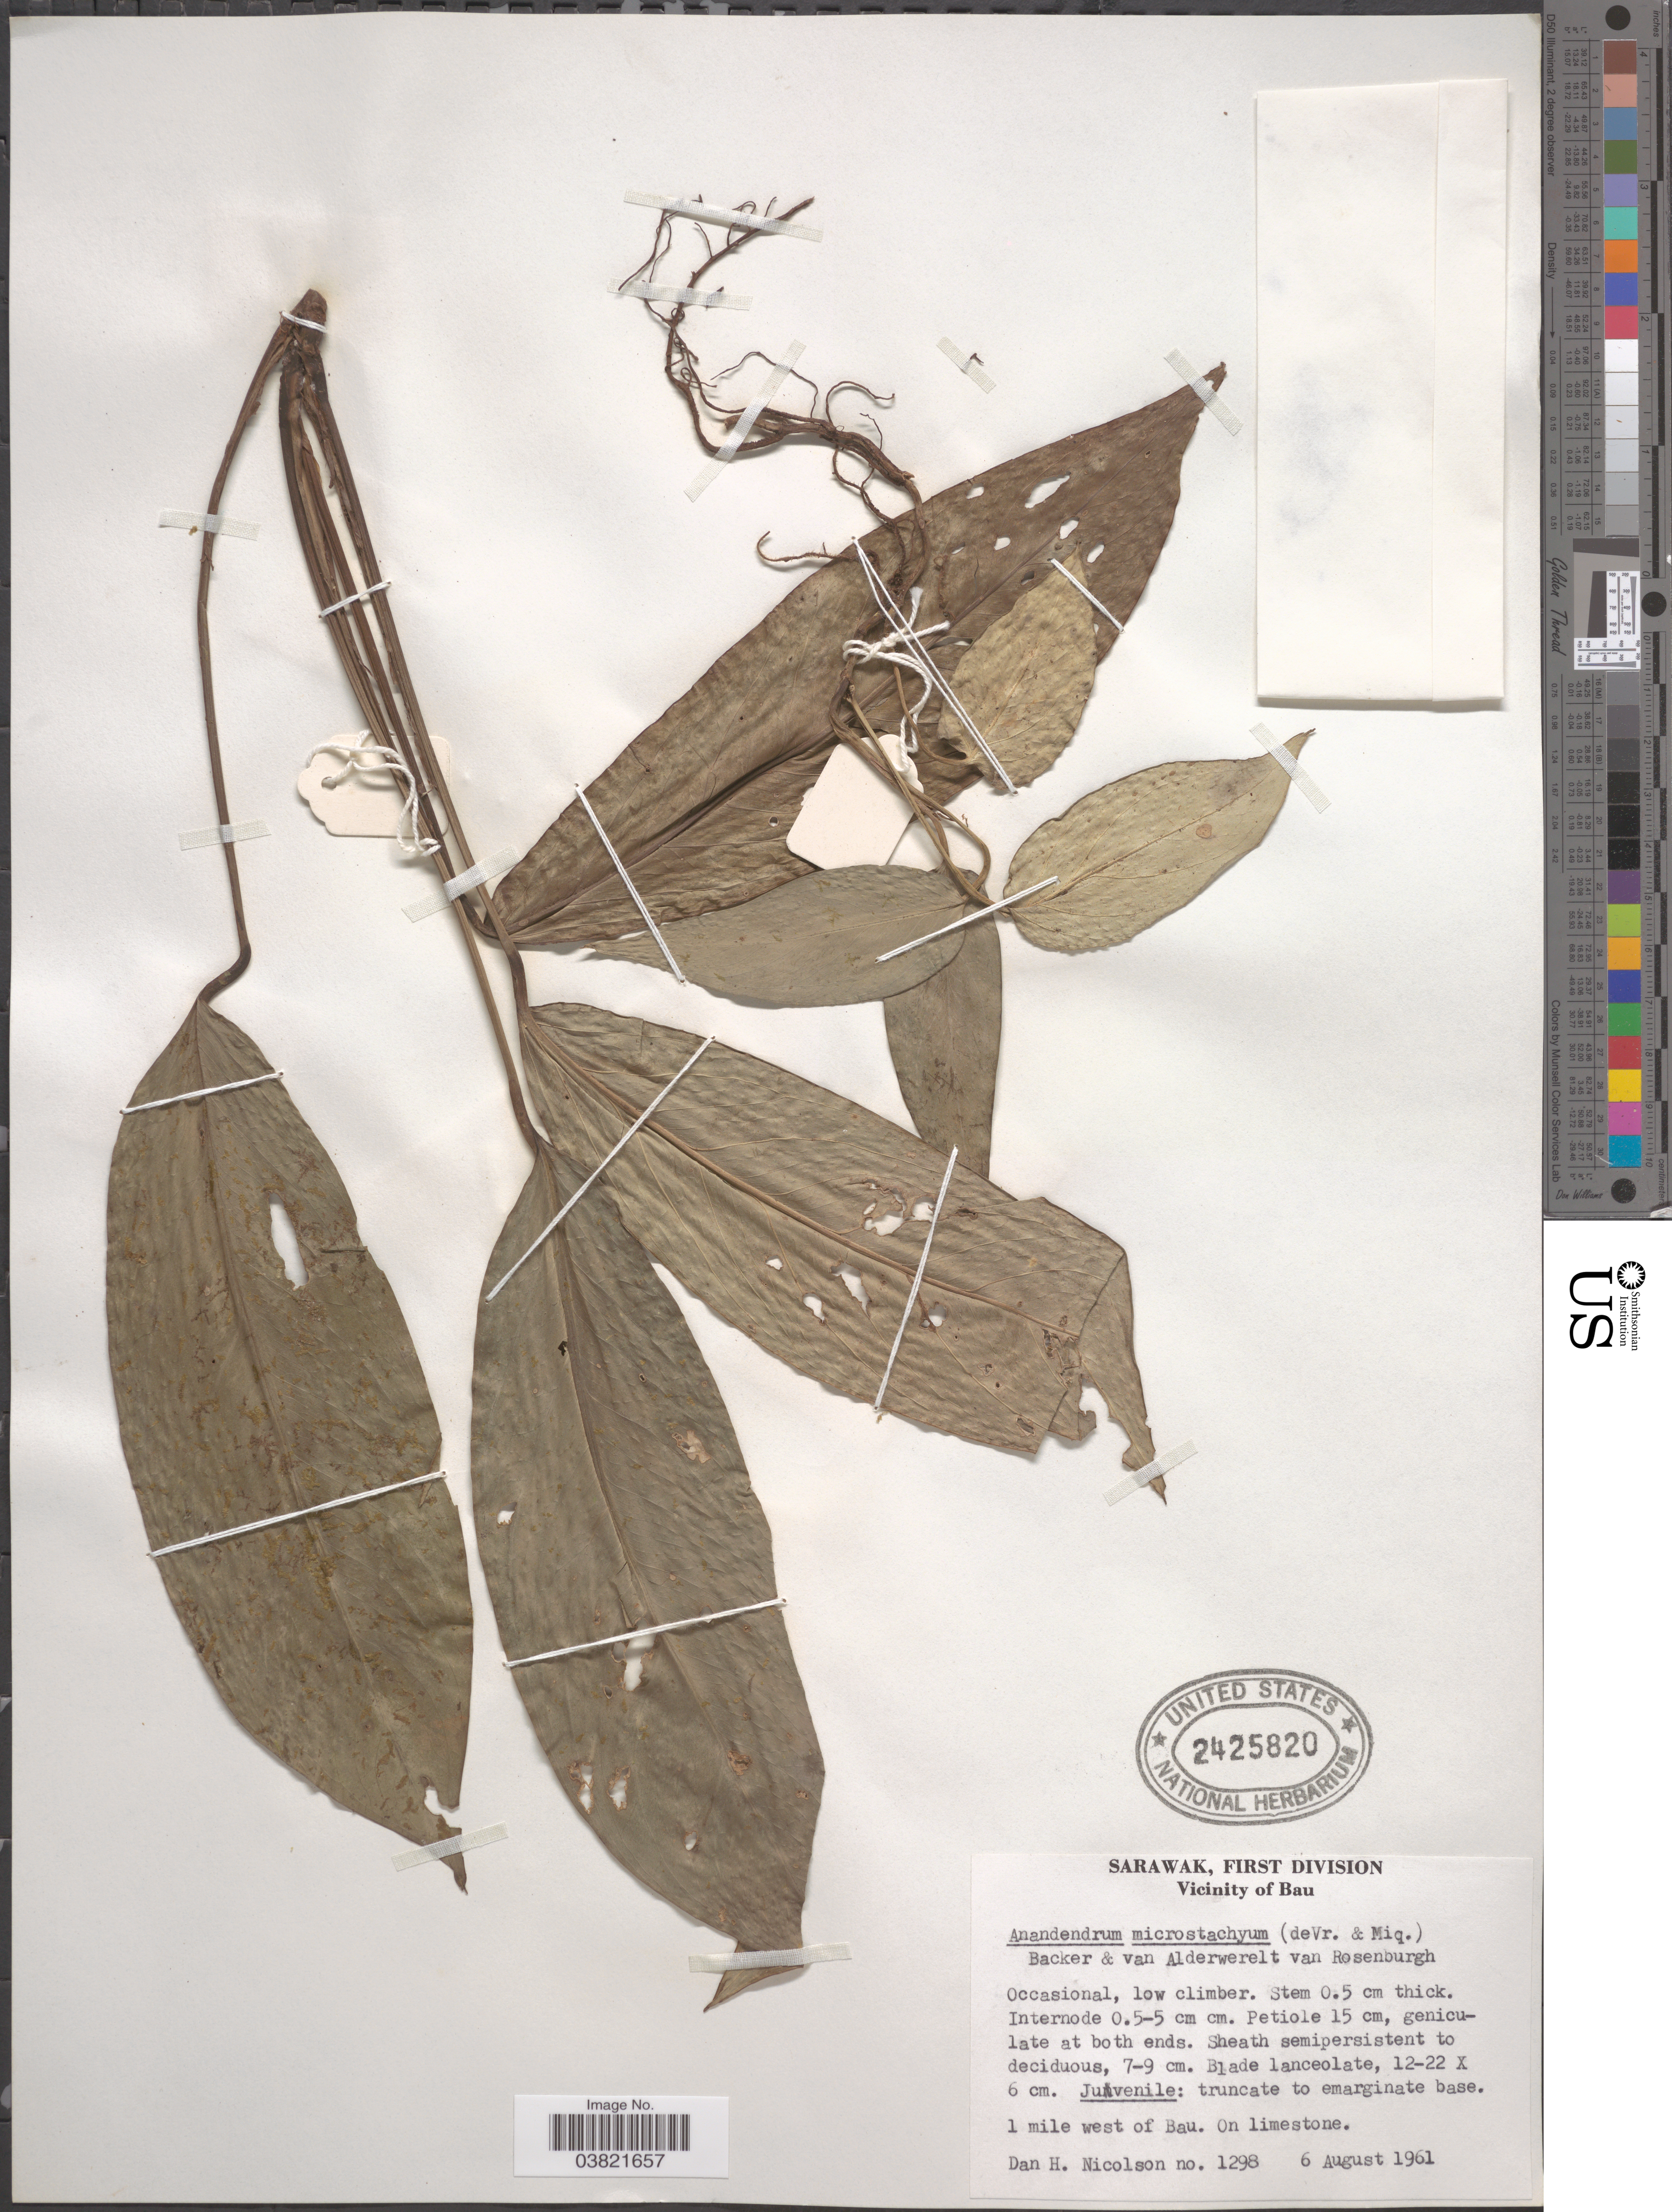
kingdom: Plantae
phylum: Tracheophyta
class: Liliopsida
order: Alismatales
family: Araceae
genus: Anadendrum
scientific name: Anadendrum microstachyum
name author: (de Vriese & Miq.) Backer & Alderw.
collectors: D. H. Nicolson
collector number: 1298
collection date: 1961-08-06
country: Malaysia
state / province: Sarawak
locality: First Division. Vicinity of Bau. Juvenile: truncate to emarginate base. 1 mile west of Bau. On limestone.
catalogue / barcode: US 2425820